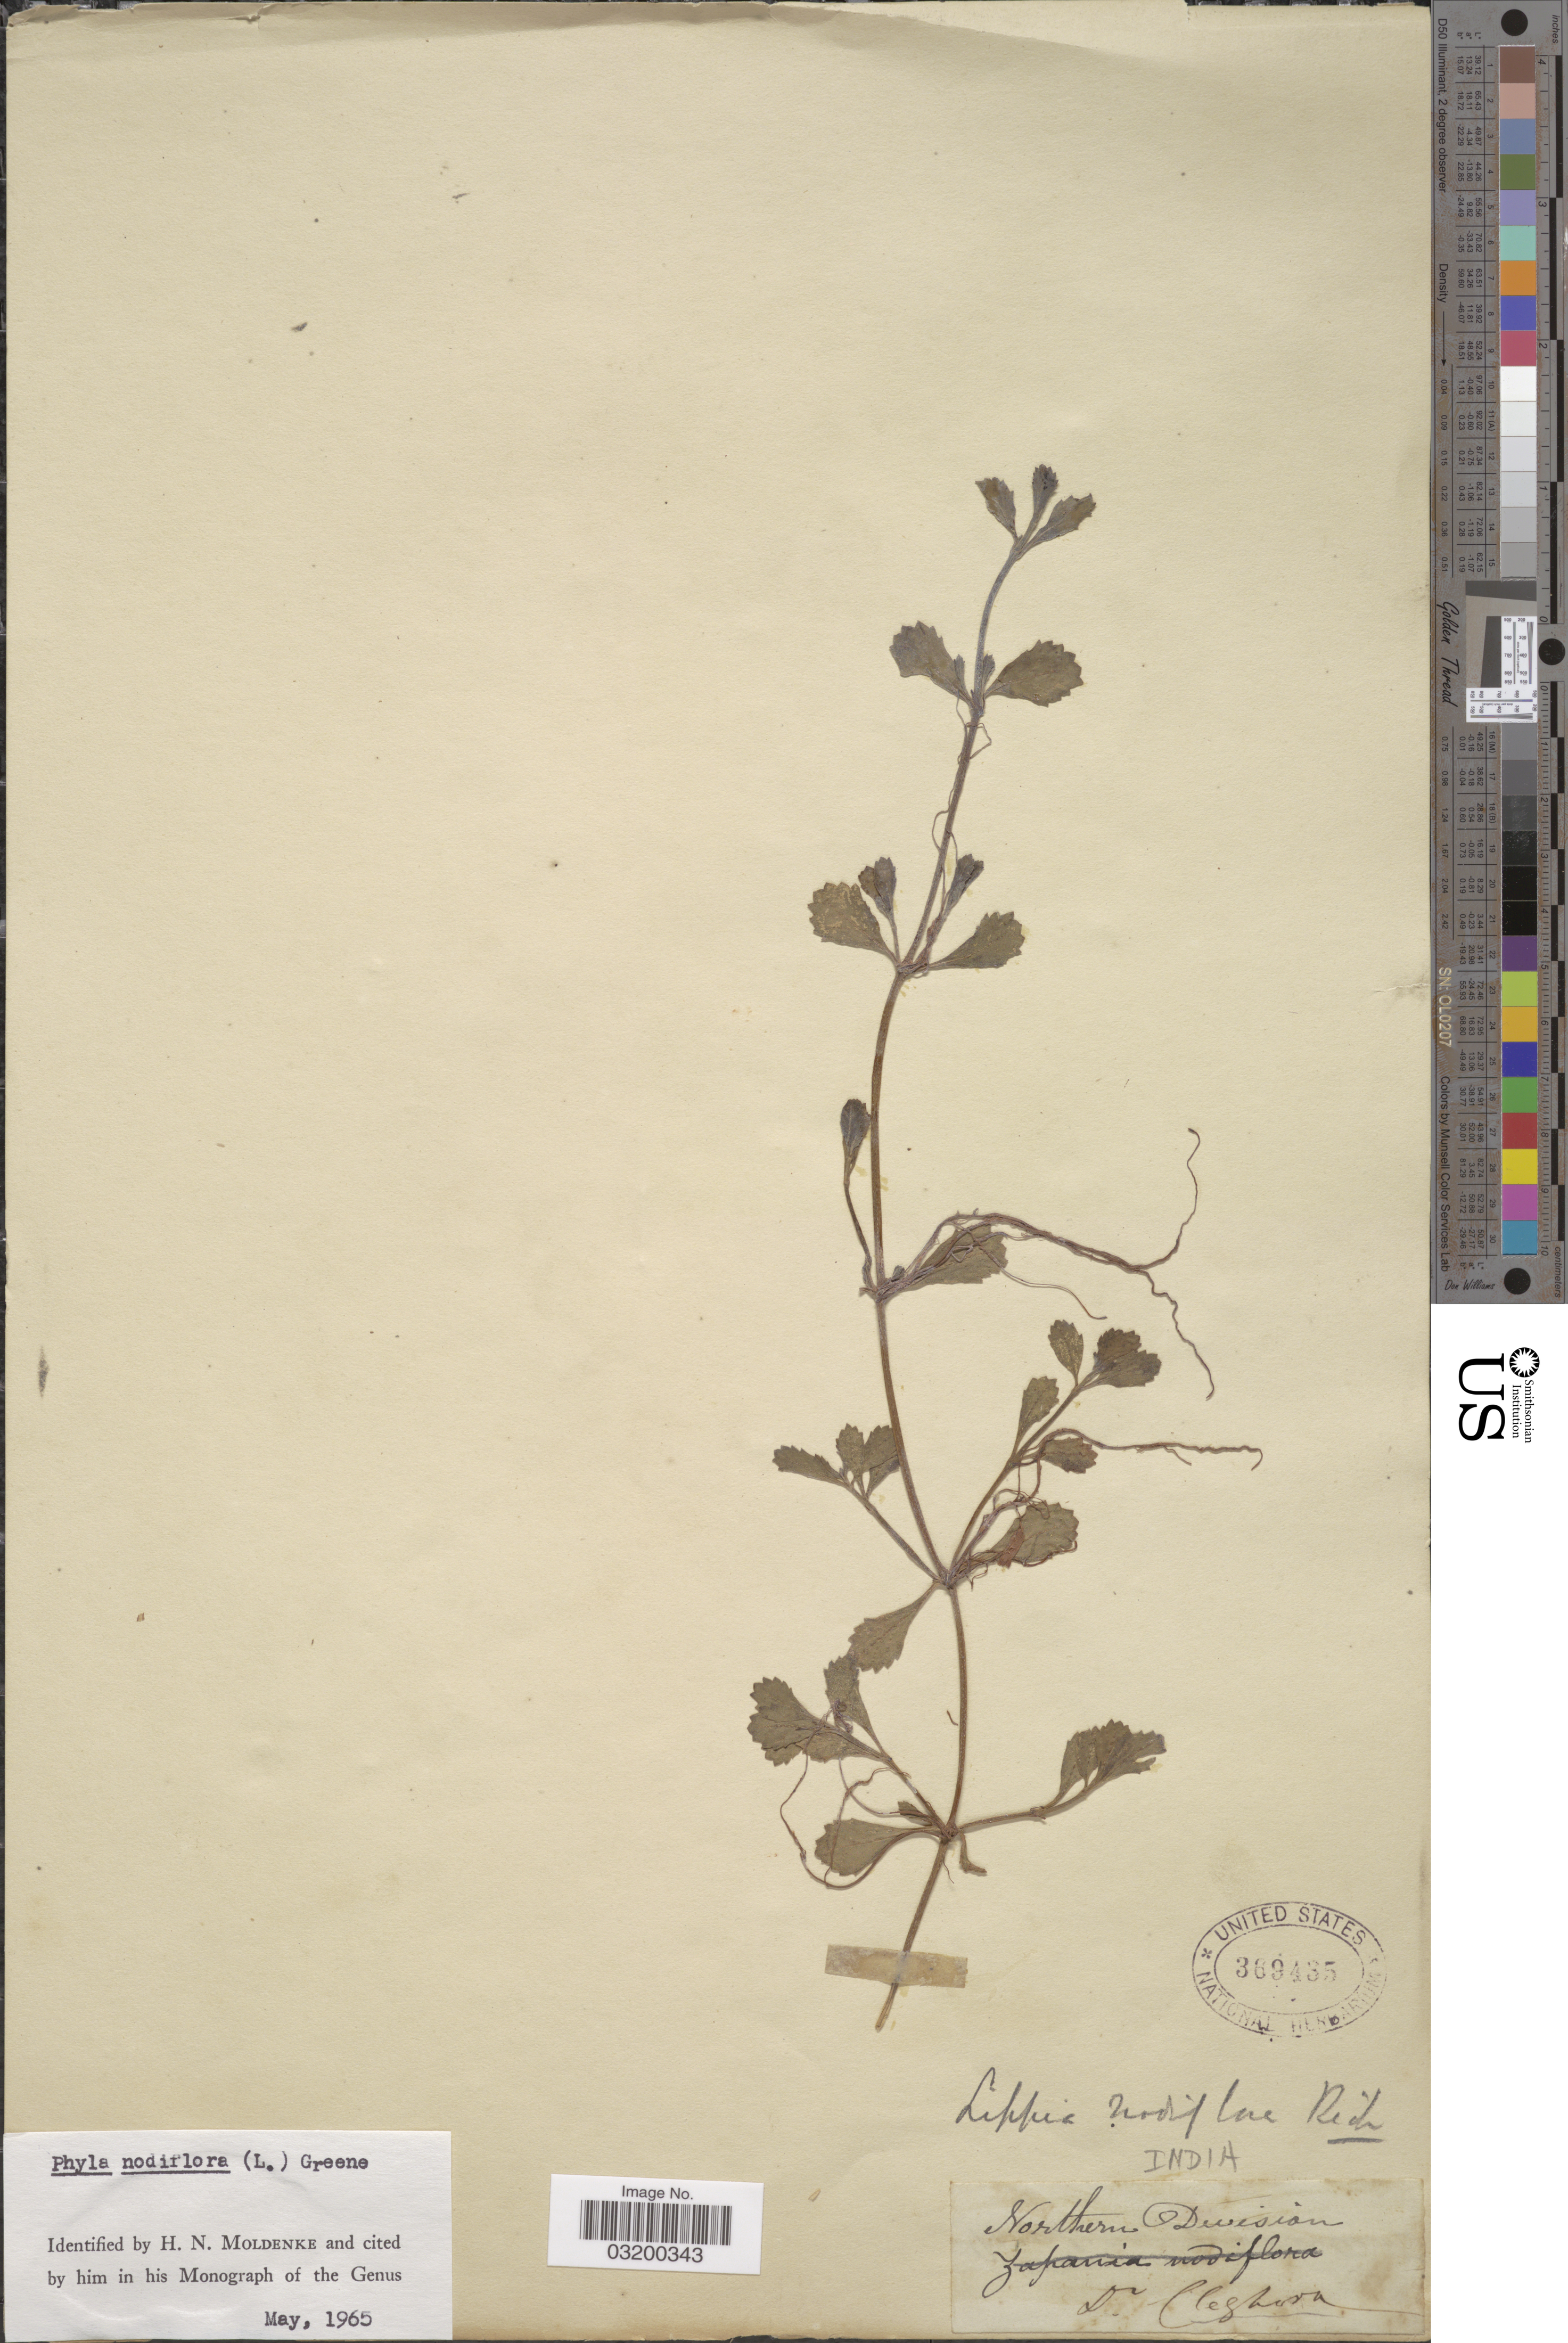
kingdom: Plantae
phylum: Tracheophyta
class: Magnoliopsida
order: Lamiales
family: Verbenaceae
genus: Phyla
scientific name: Phyla nodiflora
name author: (L.) Greene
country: India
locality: Northern Division.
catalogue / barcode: US 369435